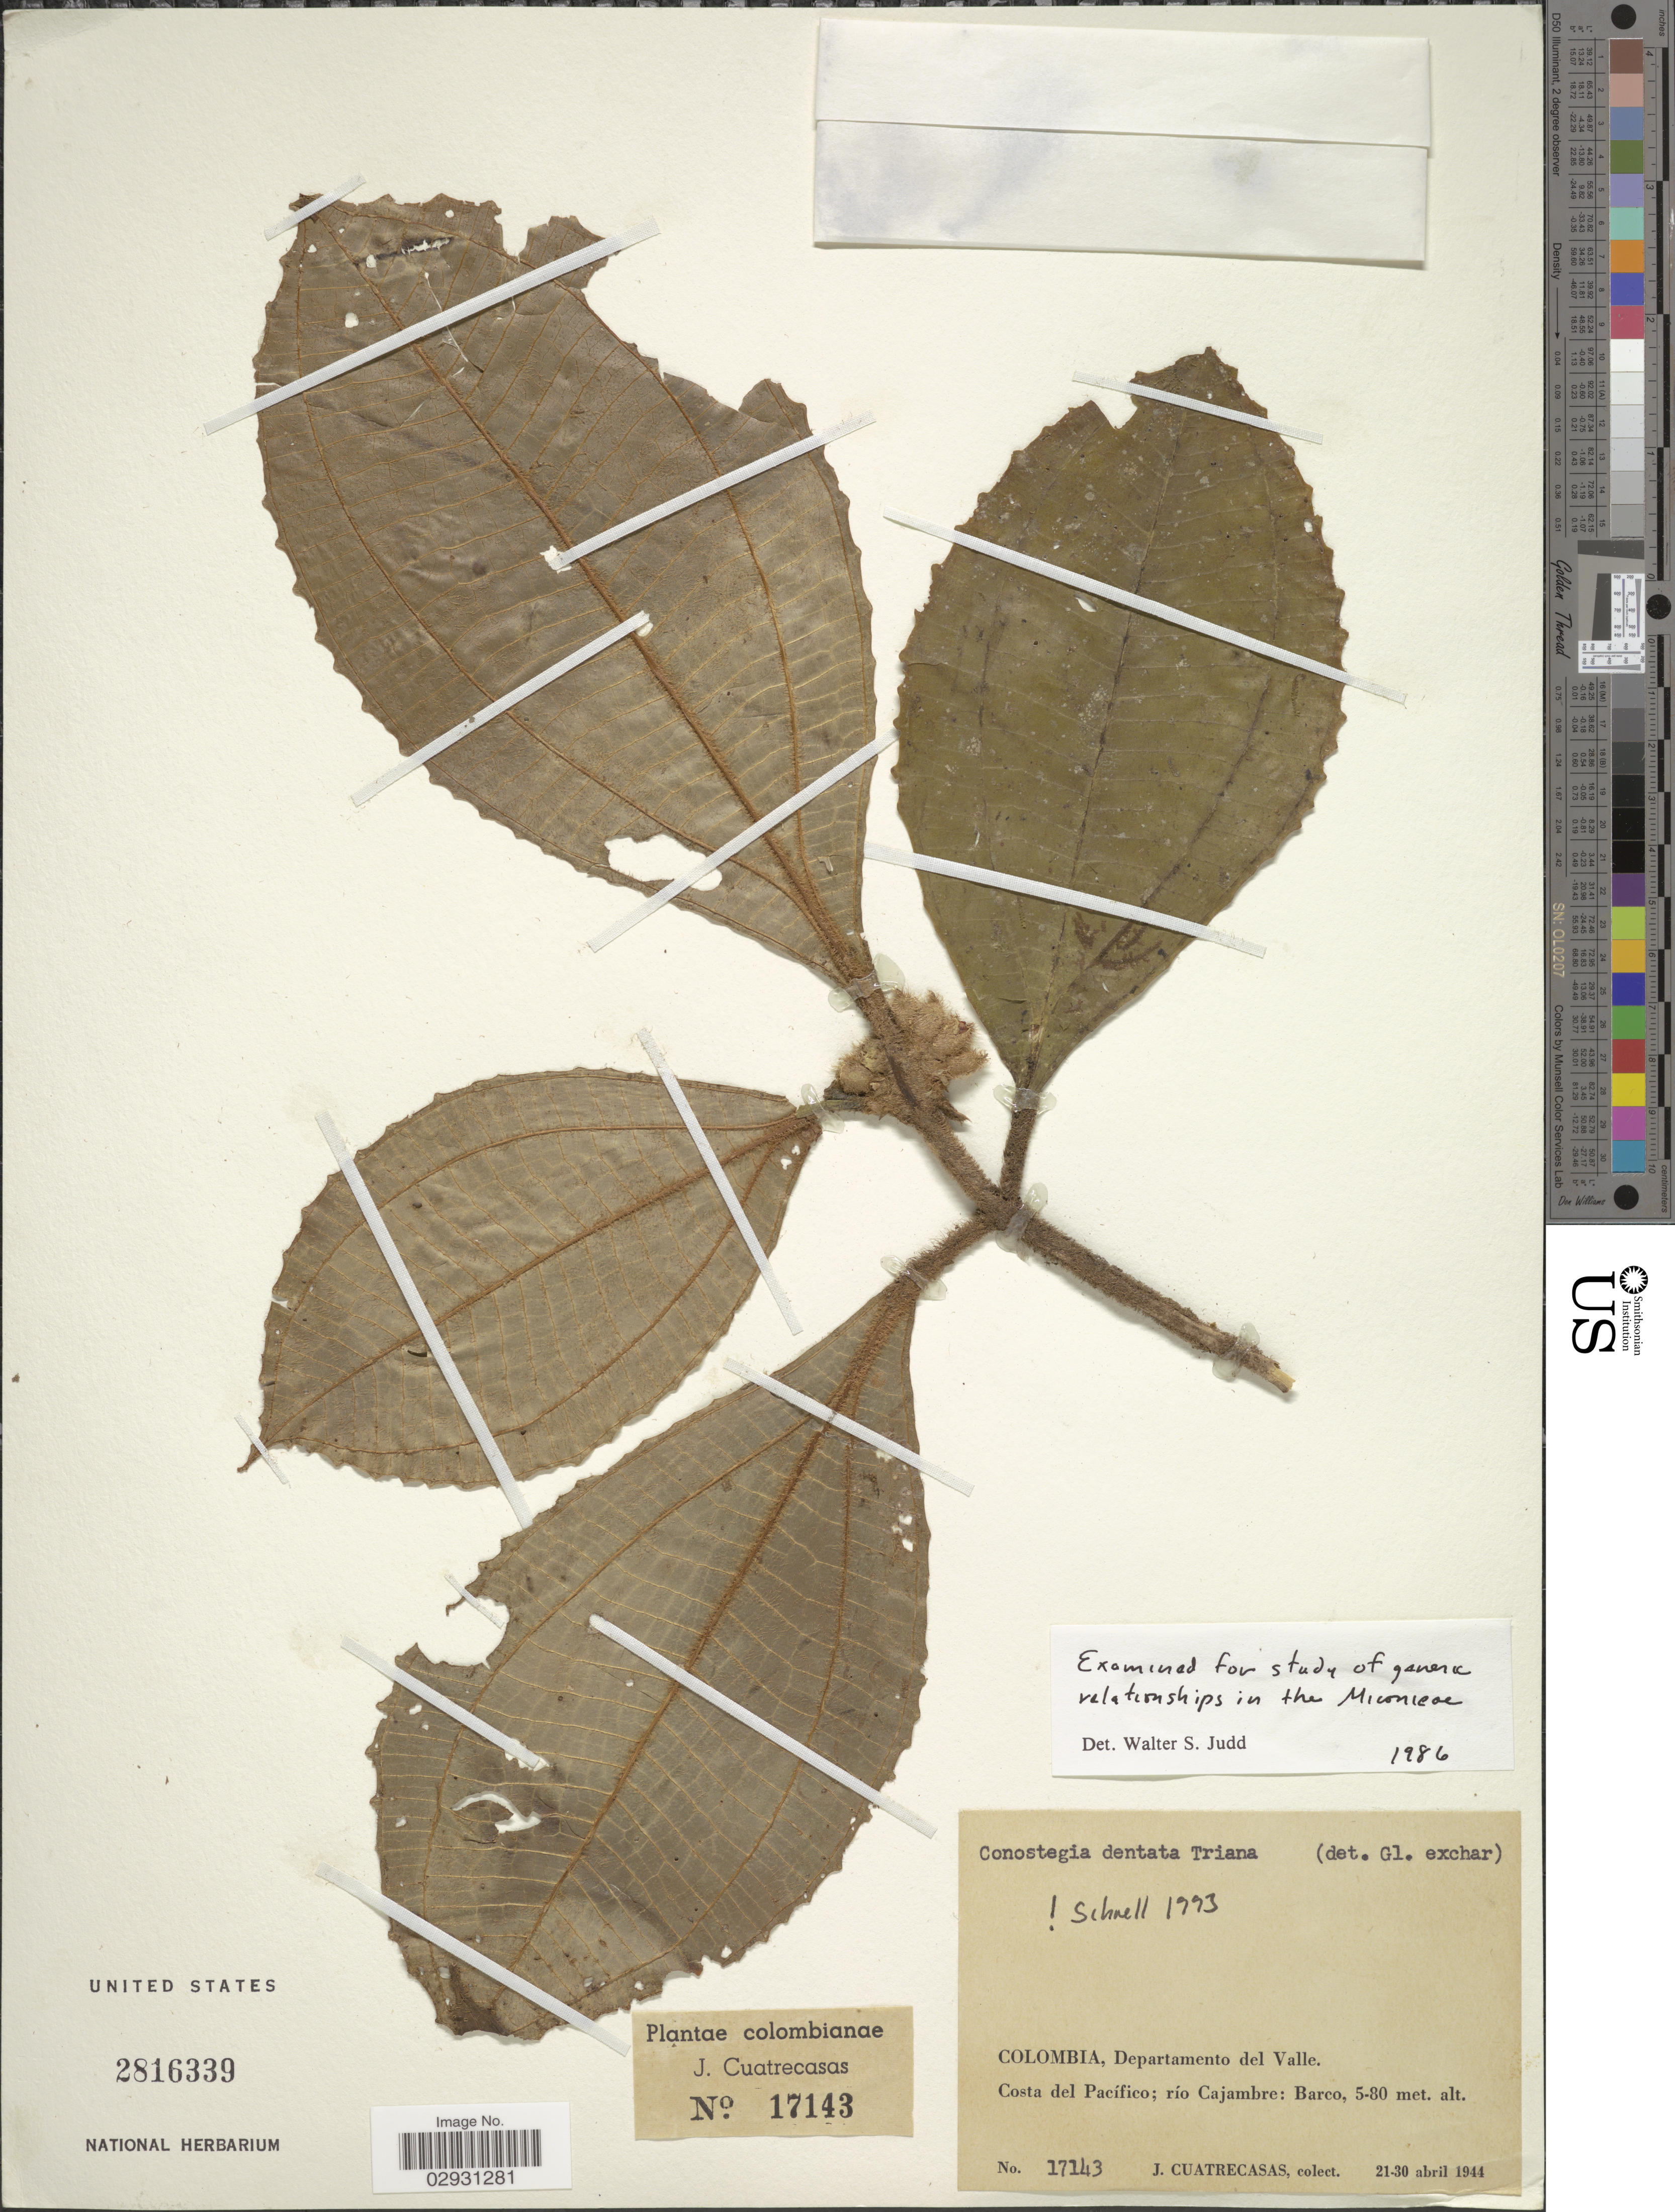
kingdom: Plantae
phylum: Tracheophyta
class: Magnoliopsida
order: Myrtales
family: Melastomataceae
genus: Conostegia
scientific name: Conostegia dentata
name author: Triana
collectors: J. Cuatrecasas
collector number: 17143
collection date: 1944-04-21/1944-04-30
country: Colombia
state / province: Valle del Cauca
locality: Departamento del Valle. Costa del Pacífico; rio Cajambre: Barco.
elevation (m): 5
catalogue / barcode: US 2816339